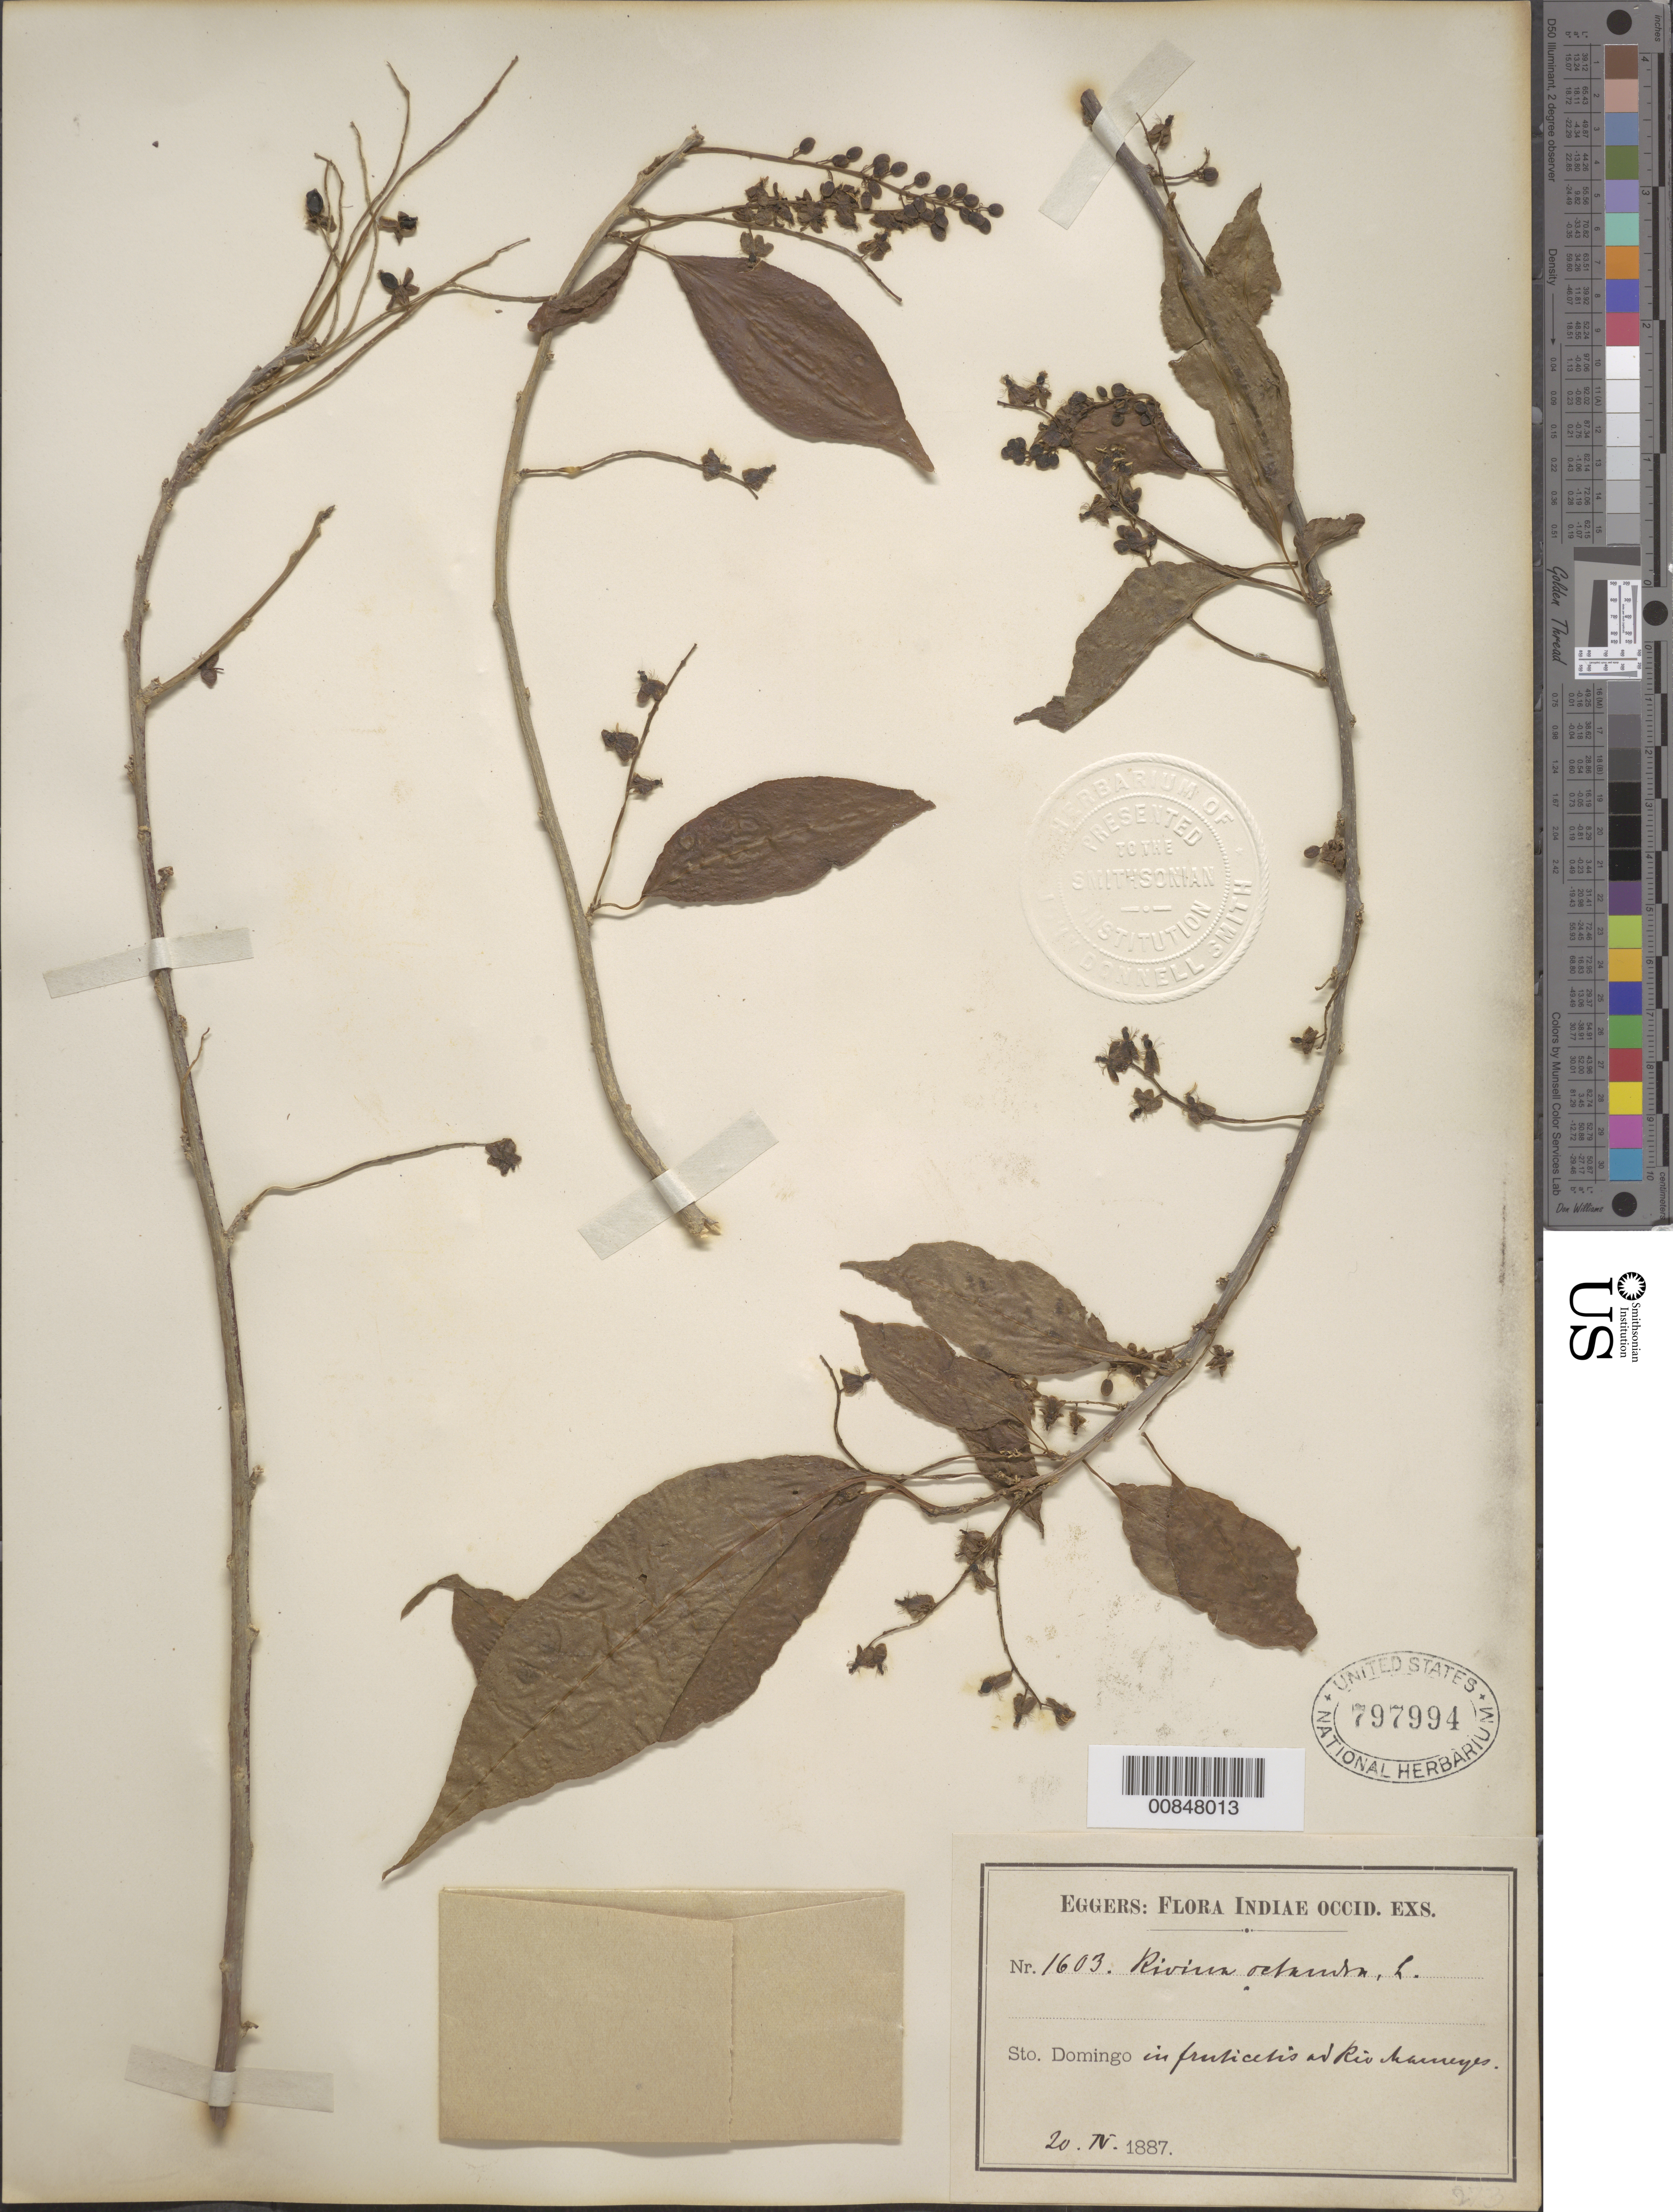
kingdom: Plantae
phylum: Tracheophyta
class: Magnoliopsida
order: Caryophyllales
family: Phytolaccaceae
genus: Trichostigma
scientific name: Trichostigma octandrum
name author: (L.) H. Walter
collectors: H. F. A. von Eggers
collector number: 1603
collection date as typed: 20 Apr 1887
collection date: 1887-04-20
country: Dominican Republic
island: Hispaniola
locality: Sto. Domingo ad Río Mameyes.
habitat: In fruticetis.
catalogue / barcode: US 797994